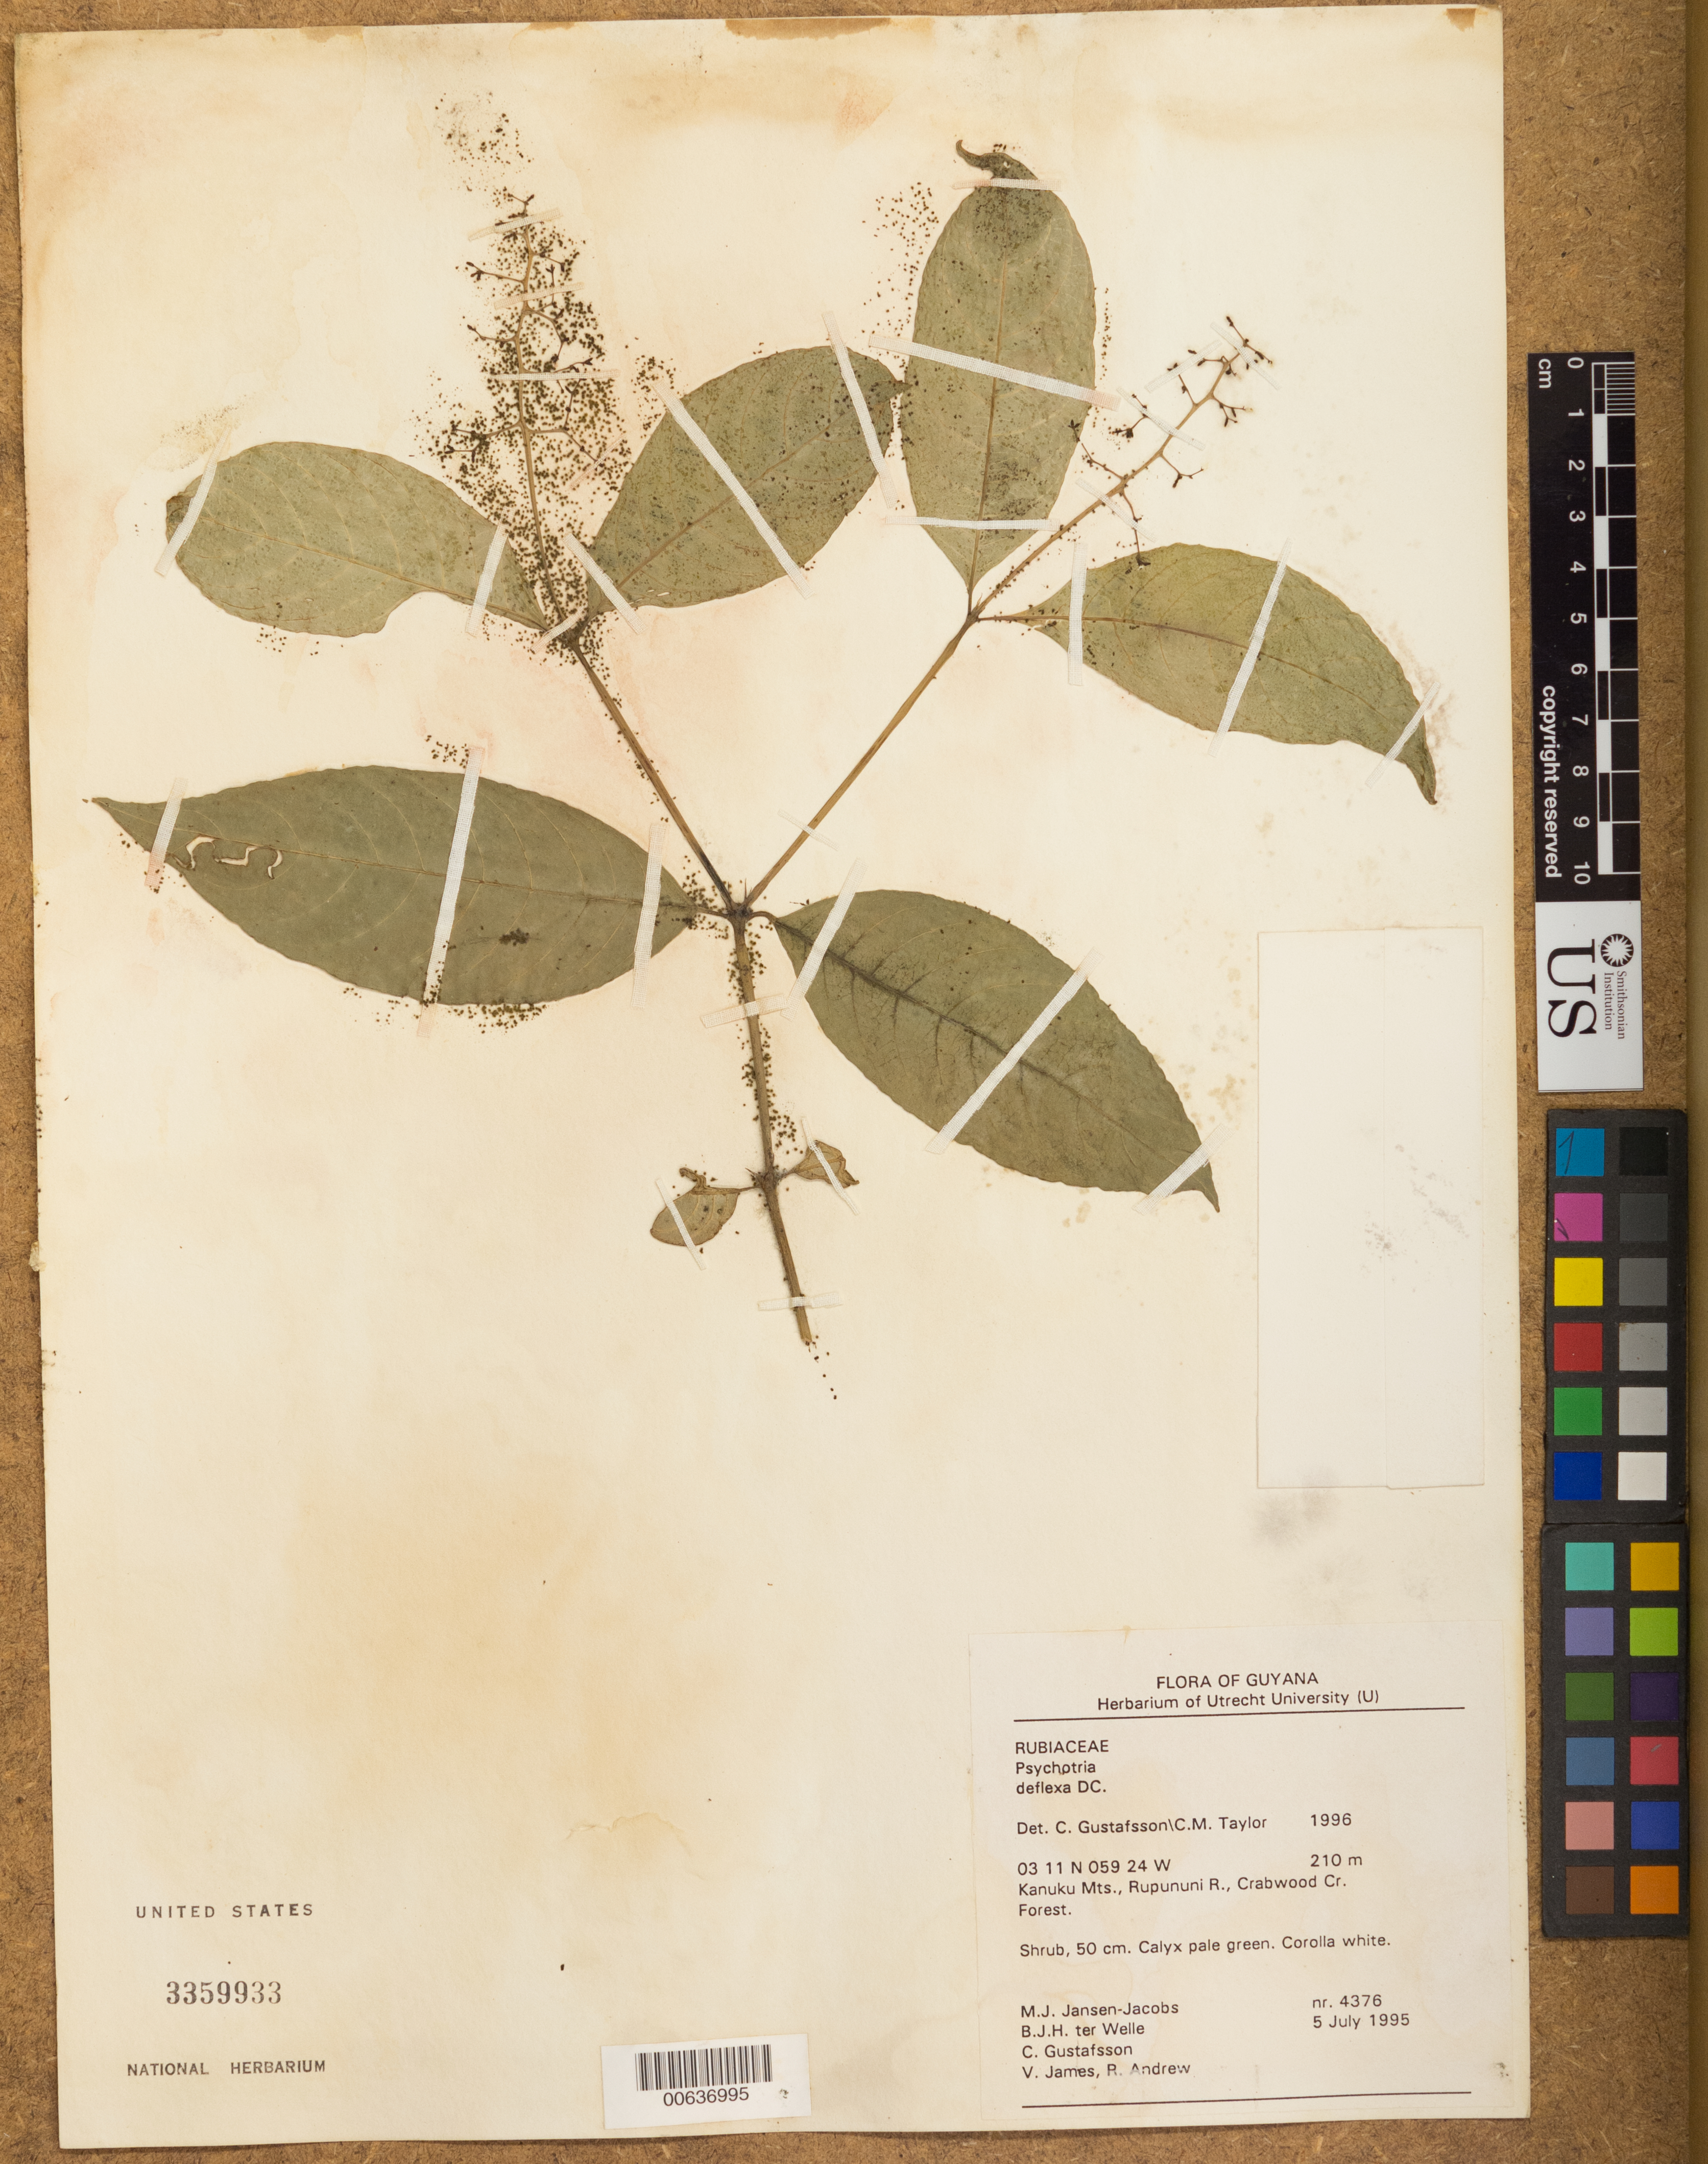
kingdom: Plantae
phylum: Tracheophyta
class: Magnoliopsida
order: Gentianales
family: Rubiaceae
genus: Psychotria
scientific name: Psychotria deflexa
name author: DC.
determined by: Taylor, C. M.; Gustafsson, C. G.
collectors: M. J. Jansen-Jacobs, B. Welle, C. G. Gustafsson, V. James & R. Andrew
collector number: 4376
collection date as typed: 5-Jul-95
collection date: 1995-07-05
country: Guyana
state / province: U. Takutu-U. Essequibo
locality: Crabwood Creek, Rupununi River, Kanuku Mts.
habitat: Forest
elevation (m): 210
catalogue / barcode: US 3359933